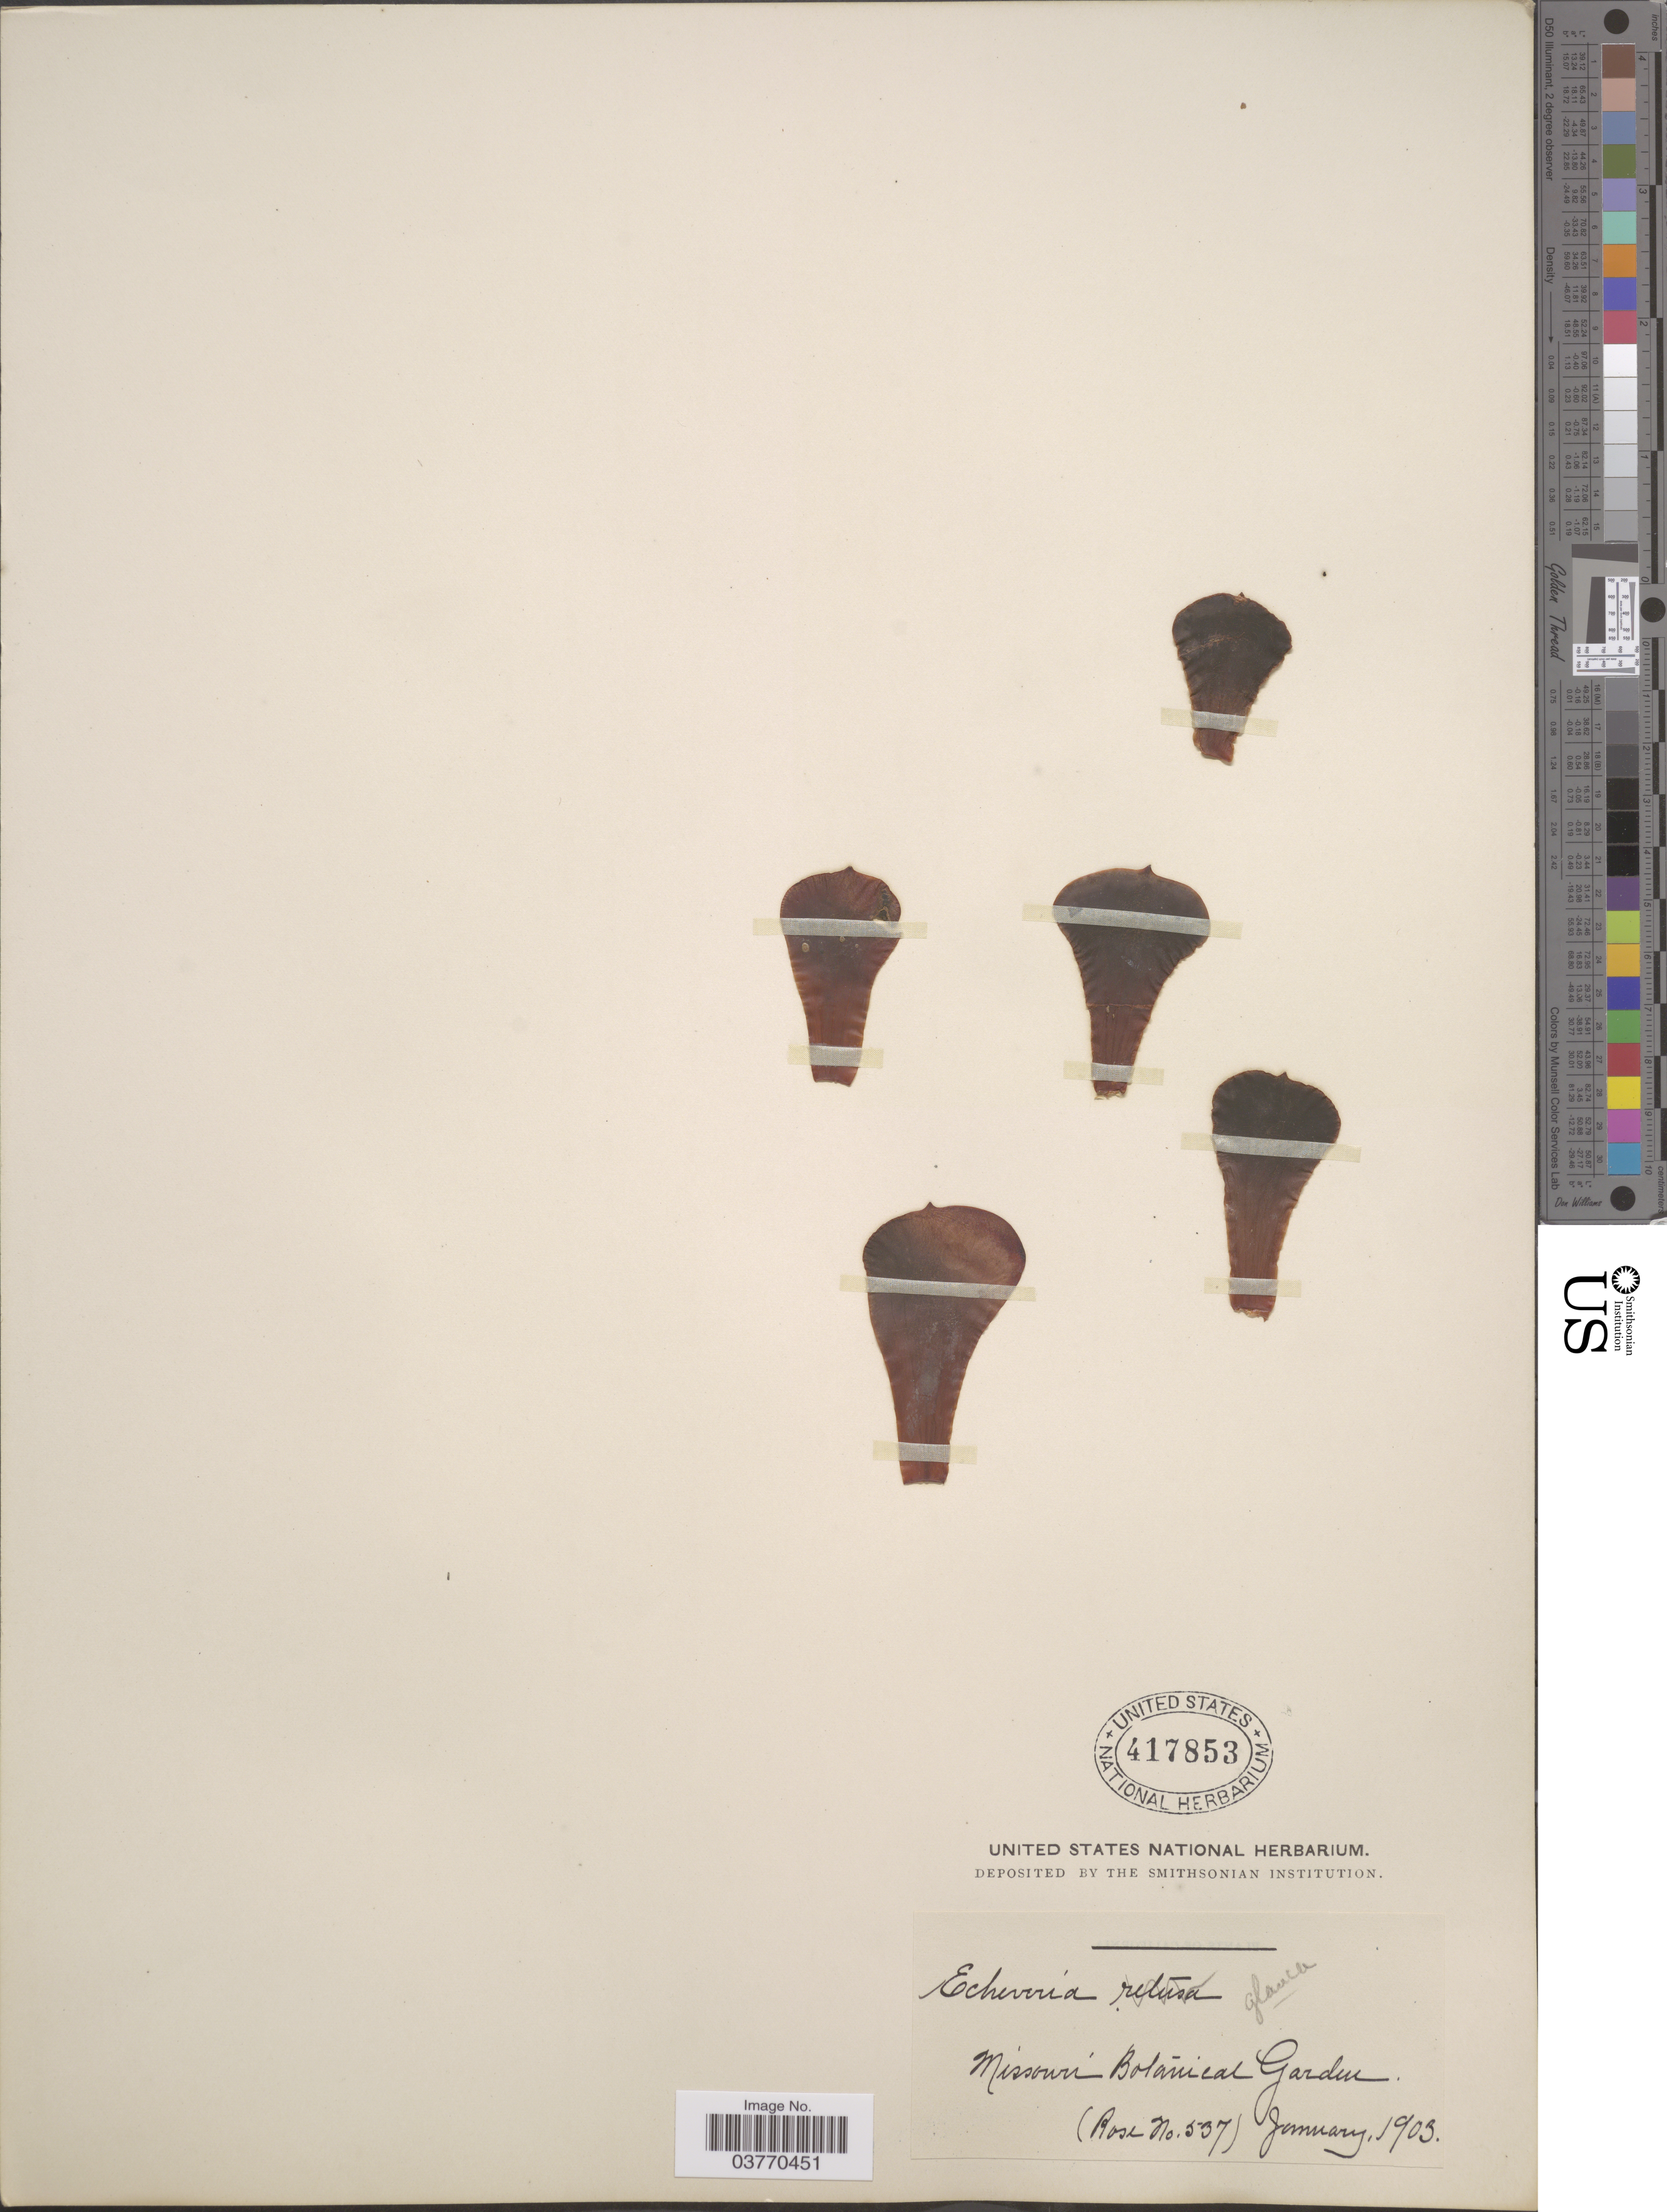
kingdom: Plantae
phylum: Tracheophyta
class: Magnoliopsida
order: Saxifragales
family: Crassulaceae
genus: Echeveria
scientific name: Echeveria pumila var. glauca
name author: (Baker) E. Walther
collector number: Rose no 537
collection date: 1903-01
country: United States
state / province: Missouri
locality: Missouri Botánical Garden.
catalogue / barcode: US 417853